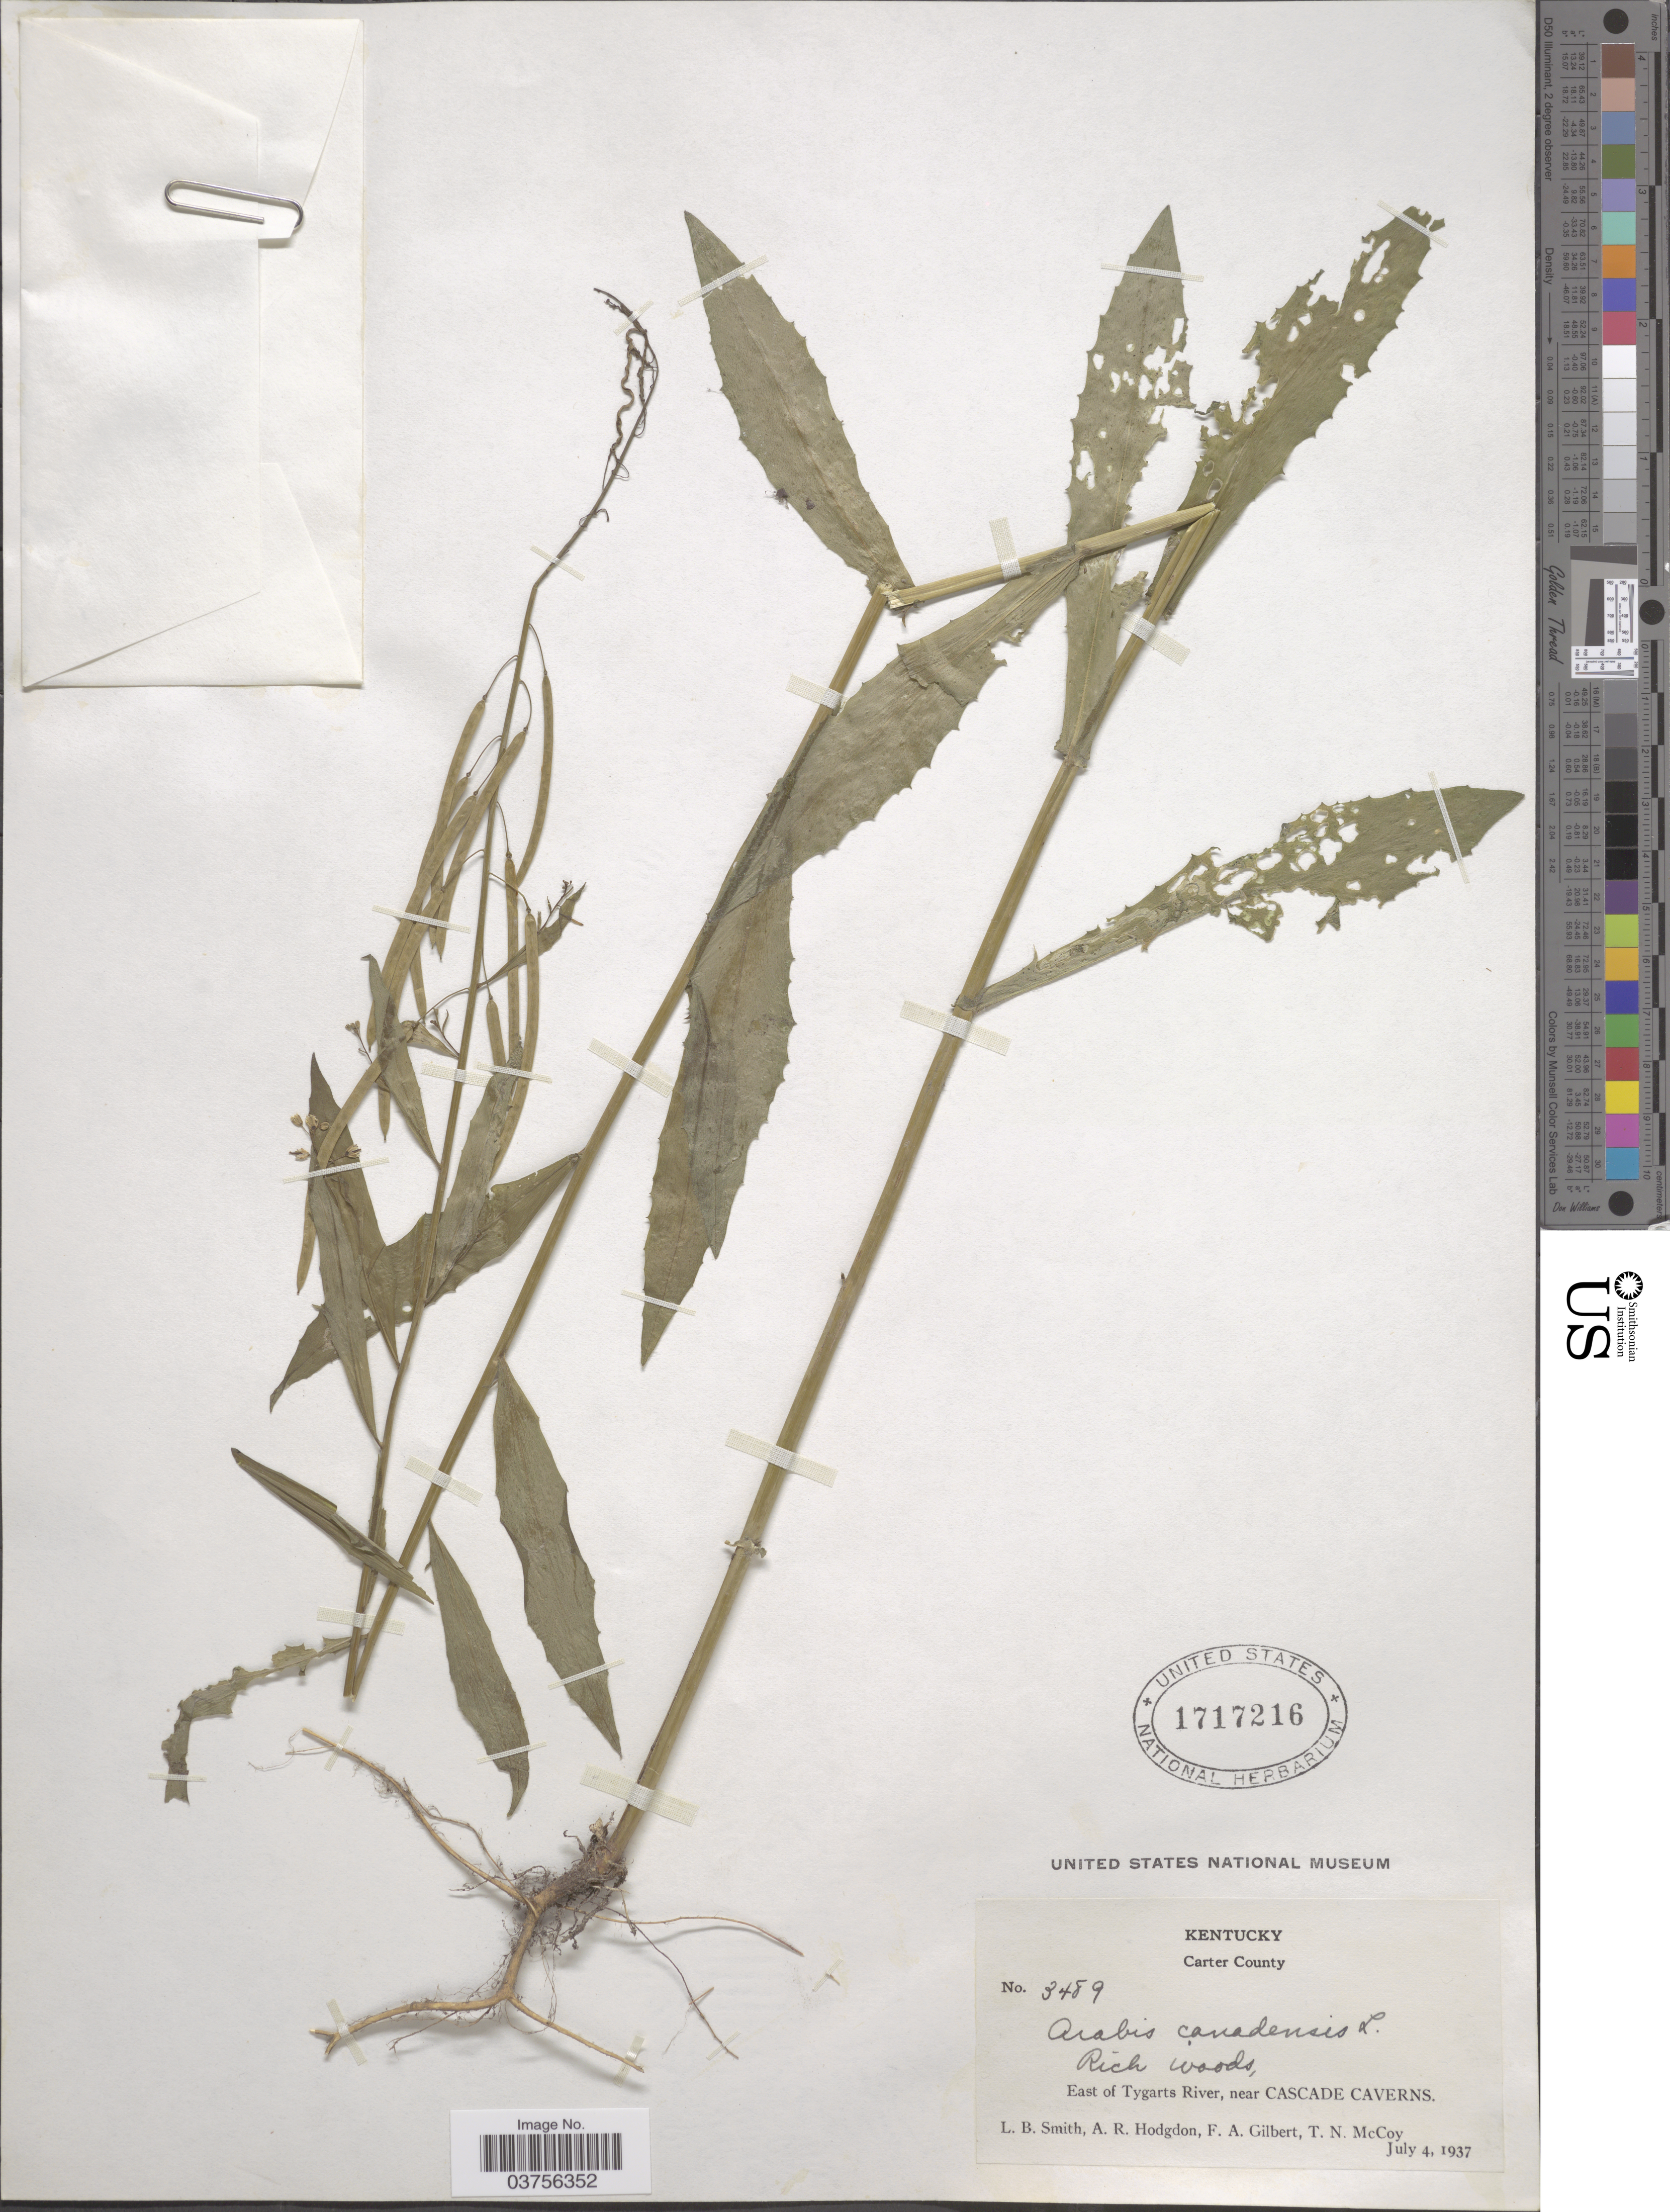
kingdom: Plantae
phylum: Tracheophyta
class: Magnoliopsida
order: Brassicales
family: Brassicaceae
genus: Arabis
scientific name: Arabis canadensis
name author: L.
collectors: L. Smith, A. R. Hodgdon, F. A. Gilbert & T. N. McCoy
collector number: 3489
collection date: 1937-07-04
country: United States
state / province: Kentucky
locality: Carter County. East of Tygarts River, near Cascade Caverns.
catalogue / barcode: US 1717216